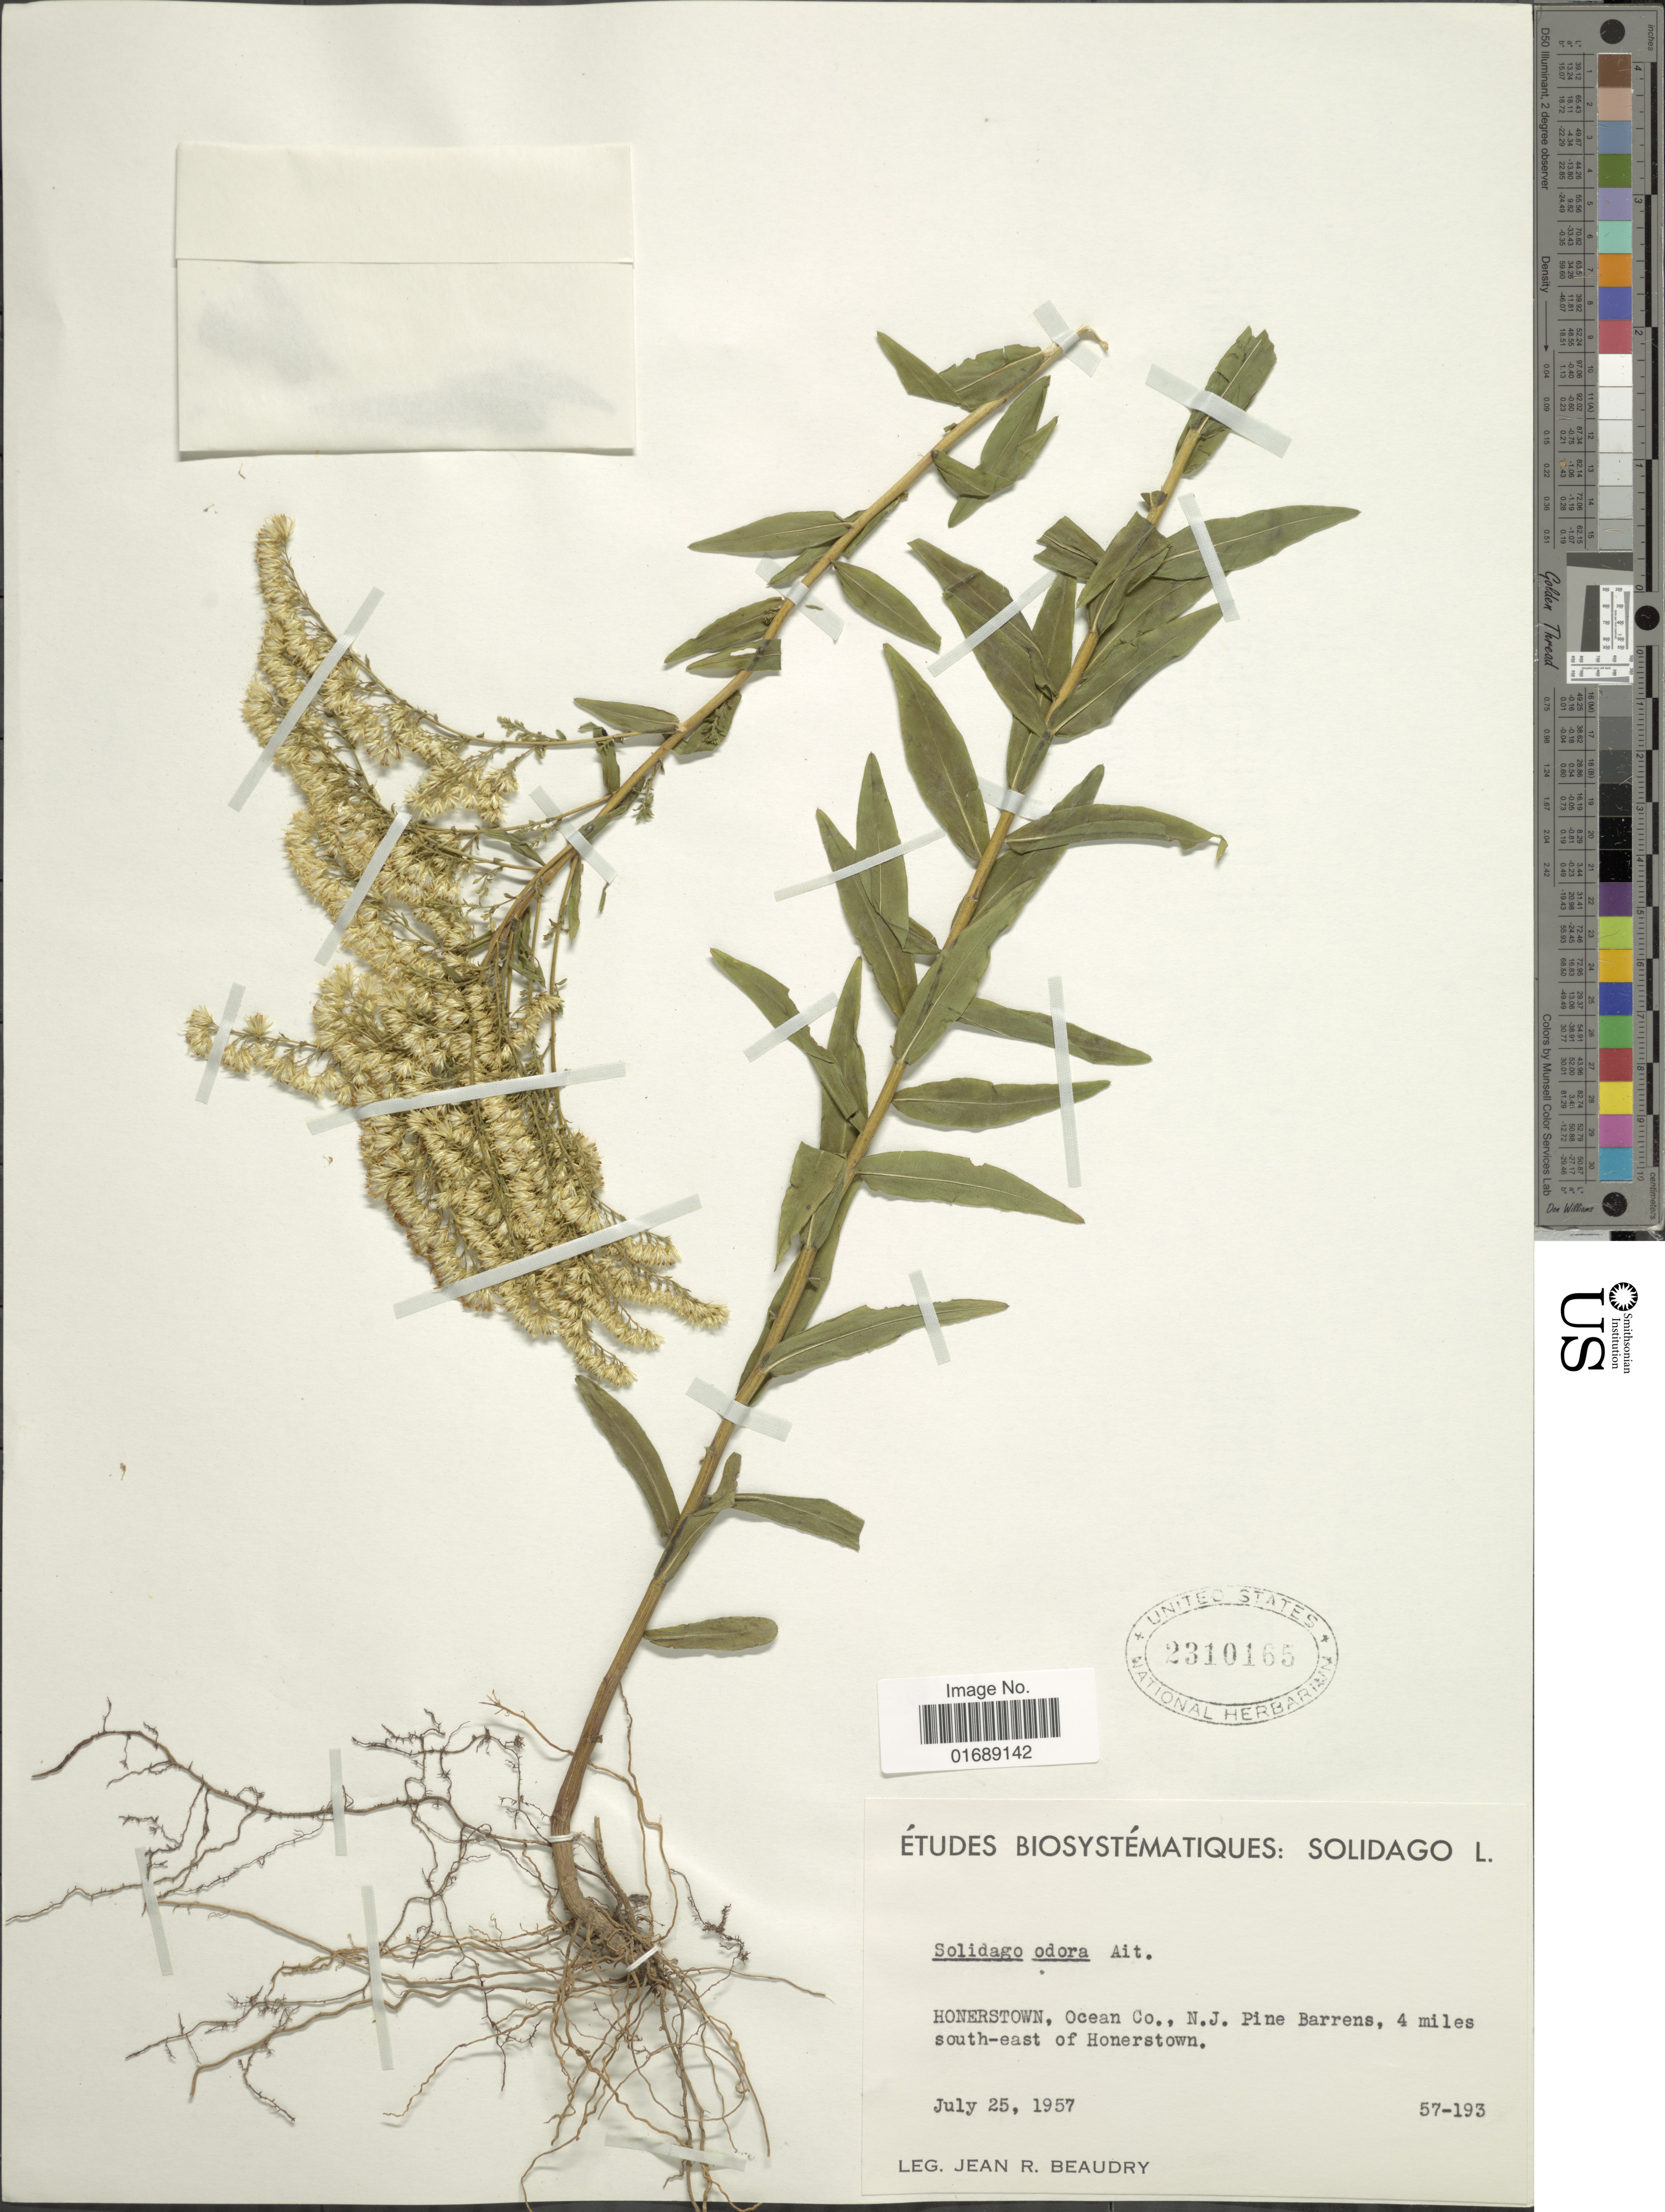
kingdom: Plantae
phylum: Tracheophyta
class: Magnoliopsida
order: Asterales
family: Asteraceae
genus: Solidago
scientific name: Solidago odora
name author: Aiton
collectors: J. Beaudry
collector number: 57-193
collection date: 1957-07-25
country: United States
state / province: New Jersey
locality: Honerstown, Ocean Co., Pine Barrens, 4 miles south-east of Honerstown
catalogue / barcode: US 2310165